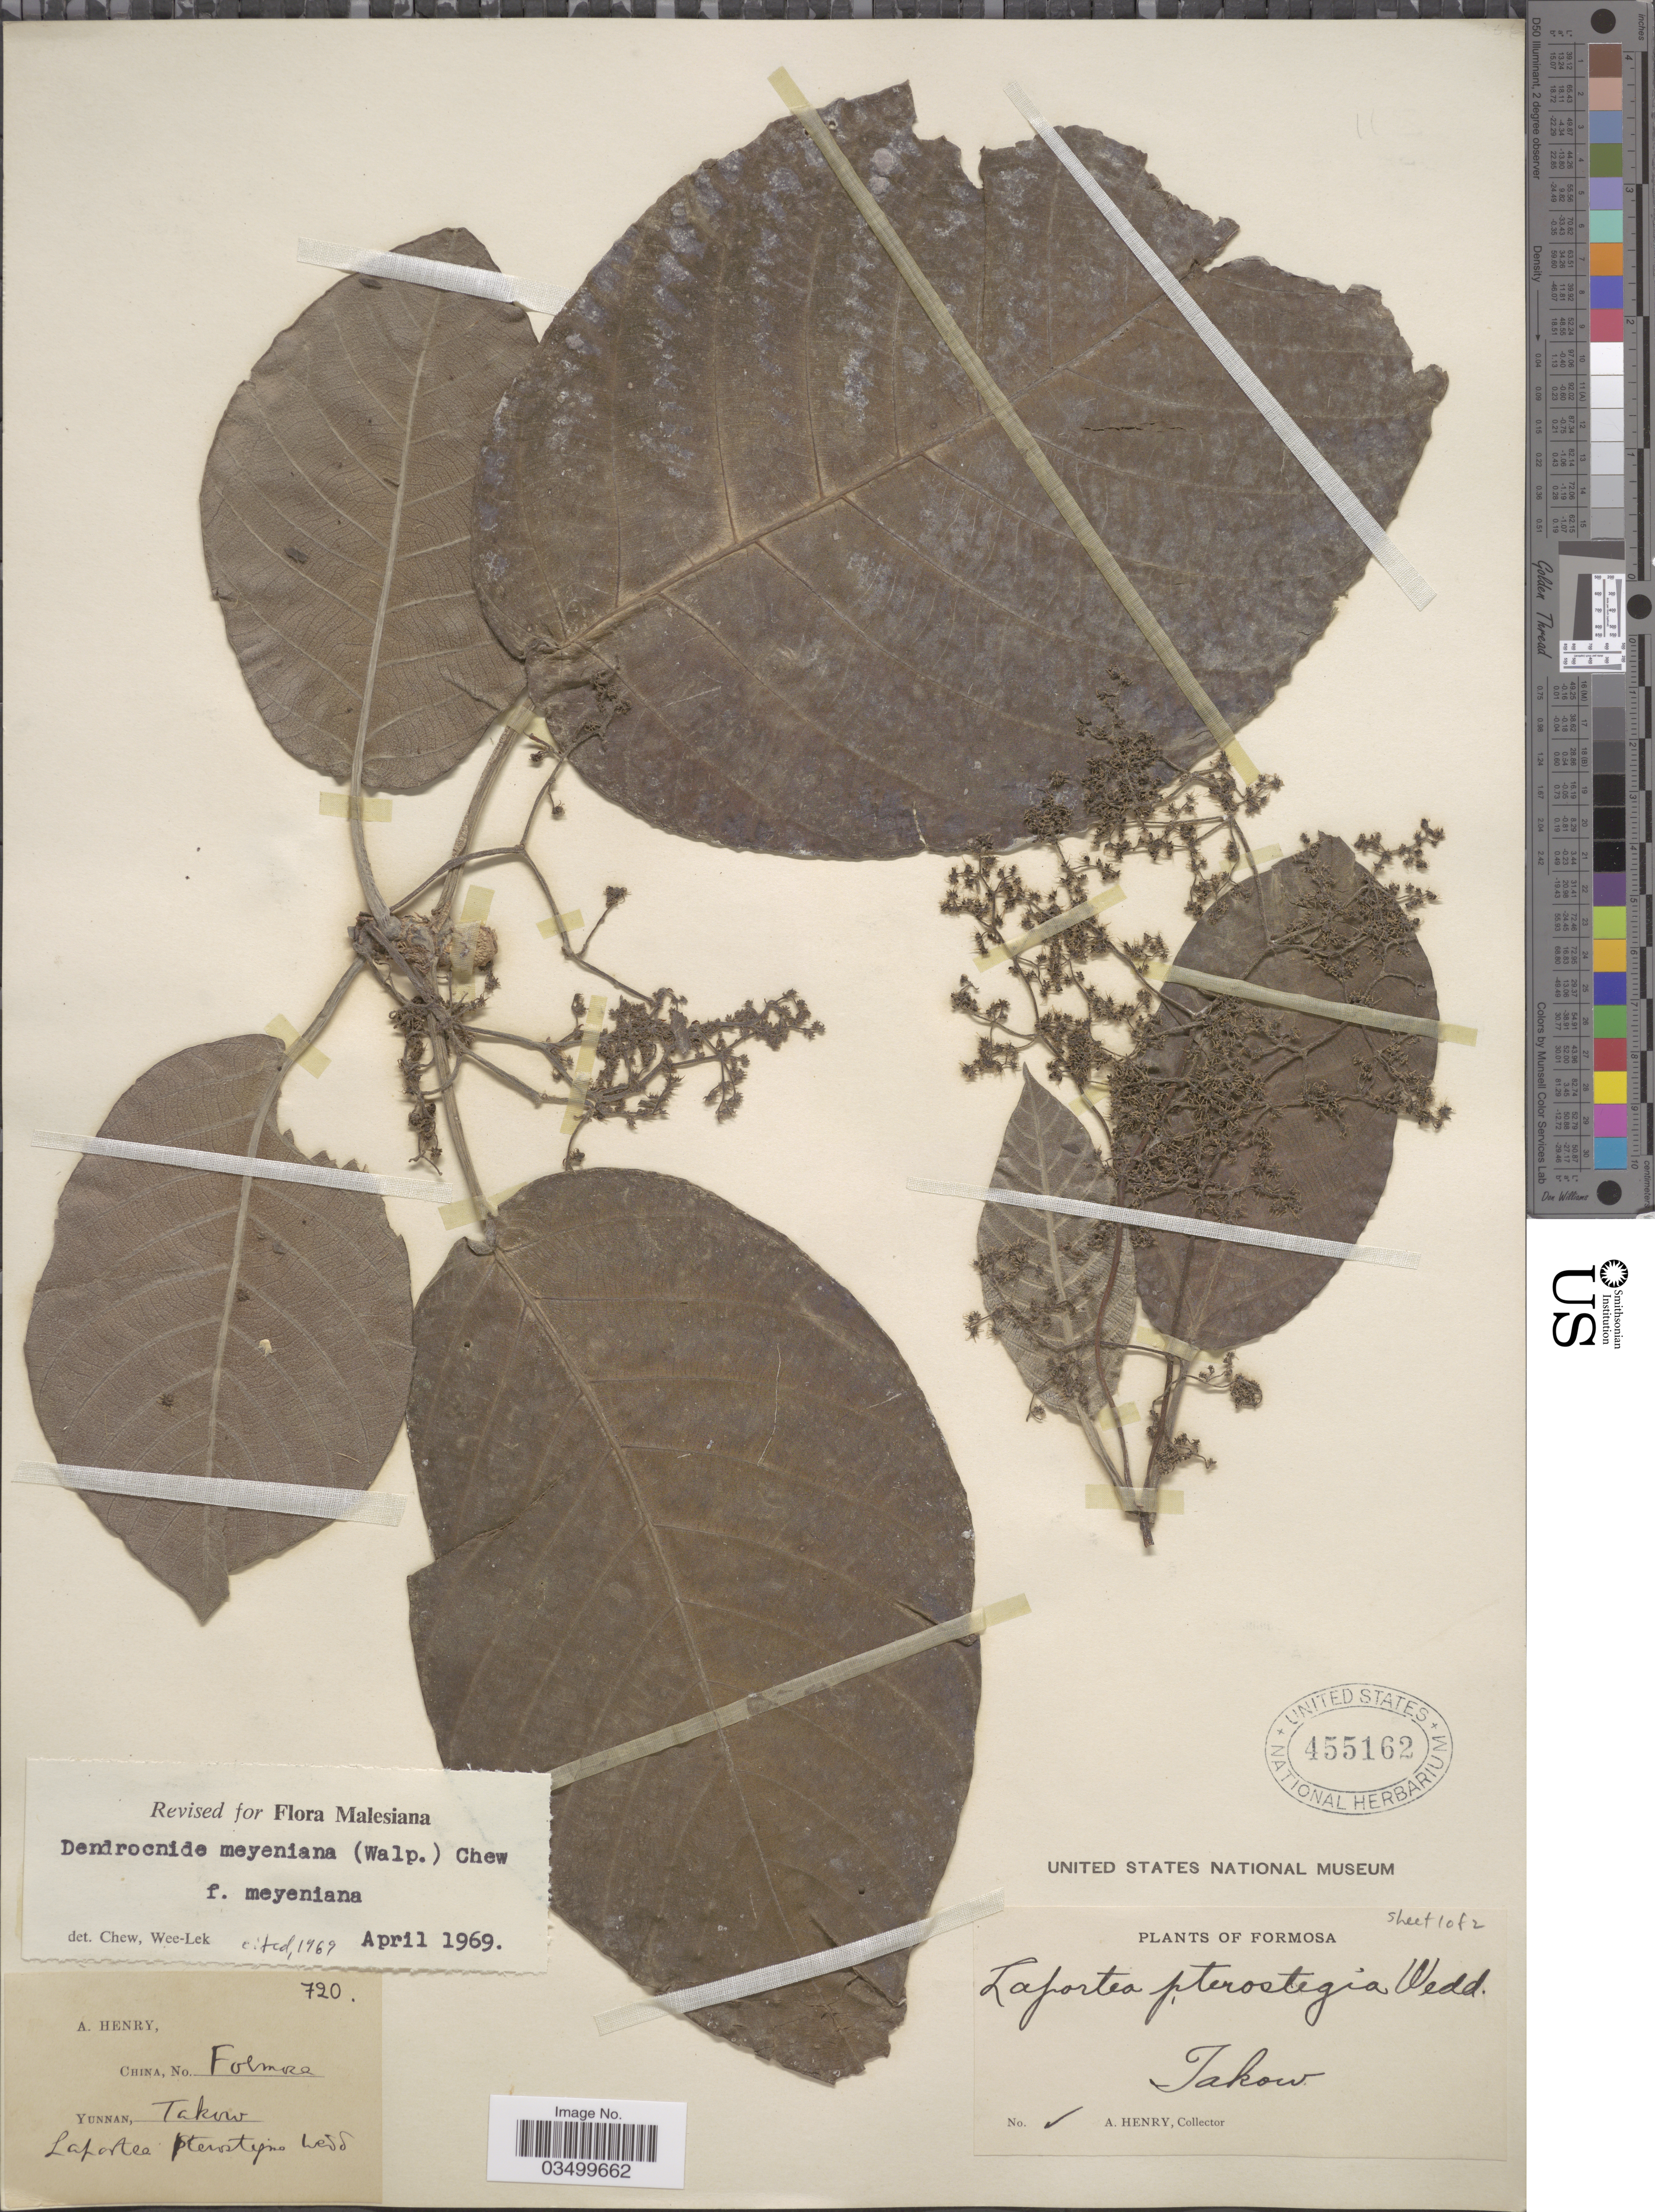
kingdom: Plantae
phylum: Tracheophyta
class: Magnoliopsida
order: Rosales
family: Urticaceae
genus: Dendrocnide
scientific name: Dendrocnide meyeniana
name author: (Walp.) Chew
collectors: A. Henry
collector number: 720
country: Taiwan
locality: Formosa. Takow.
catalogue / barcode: US 455162